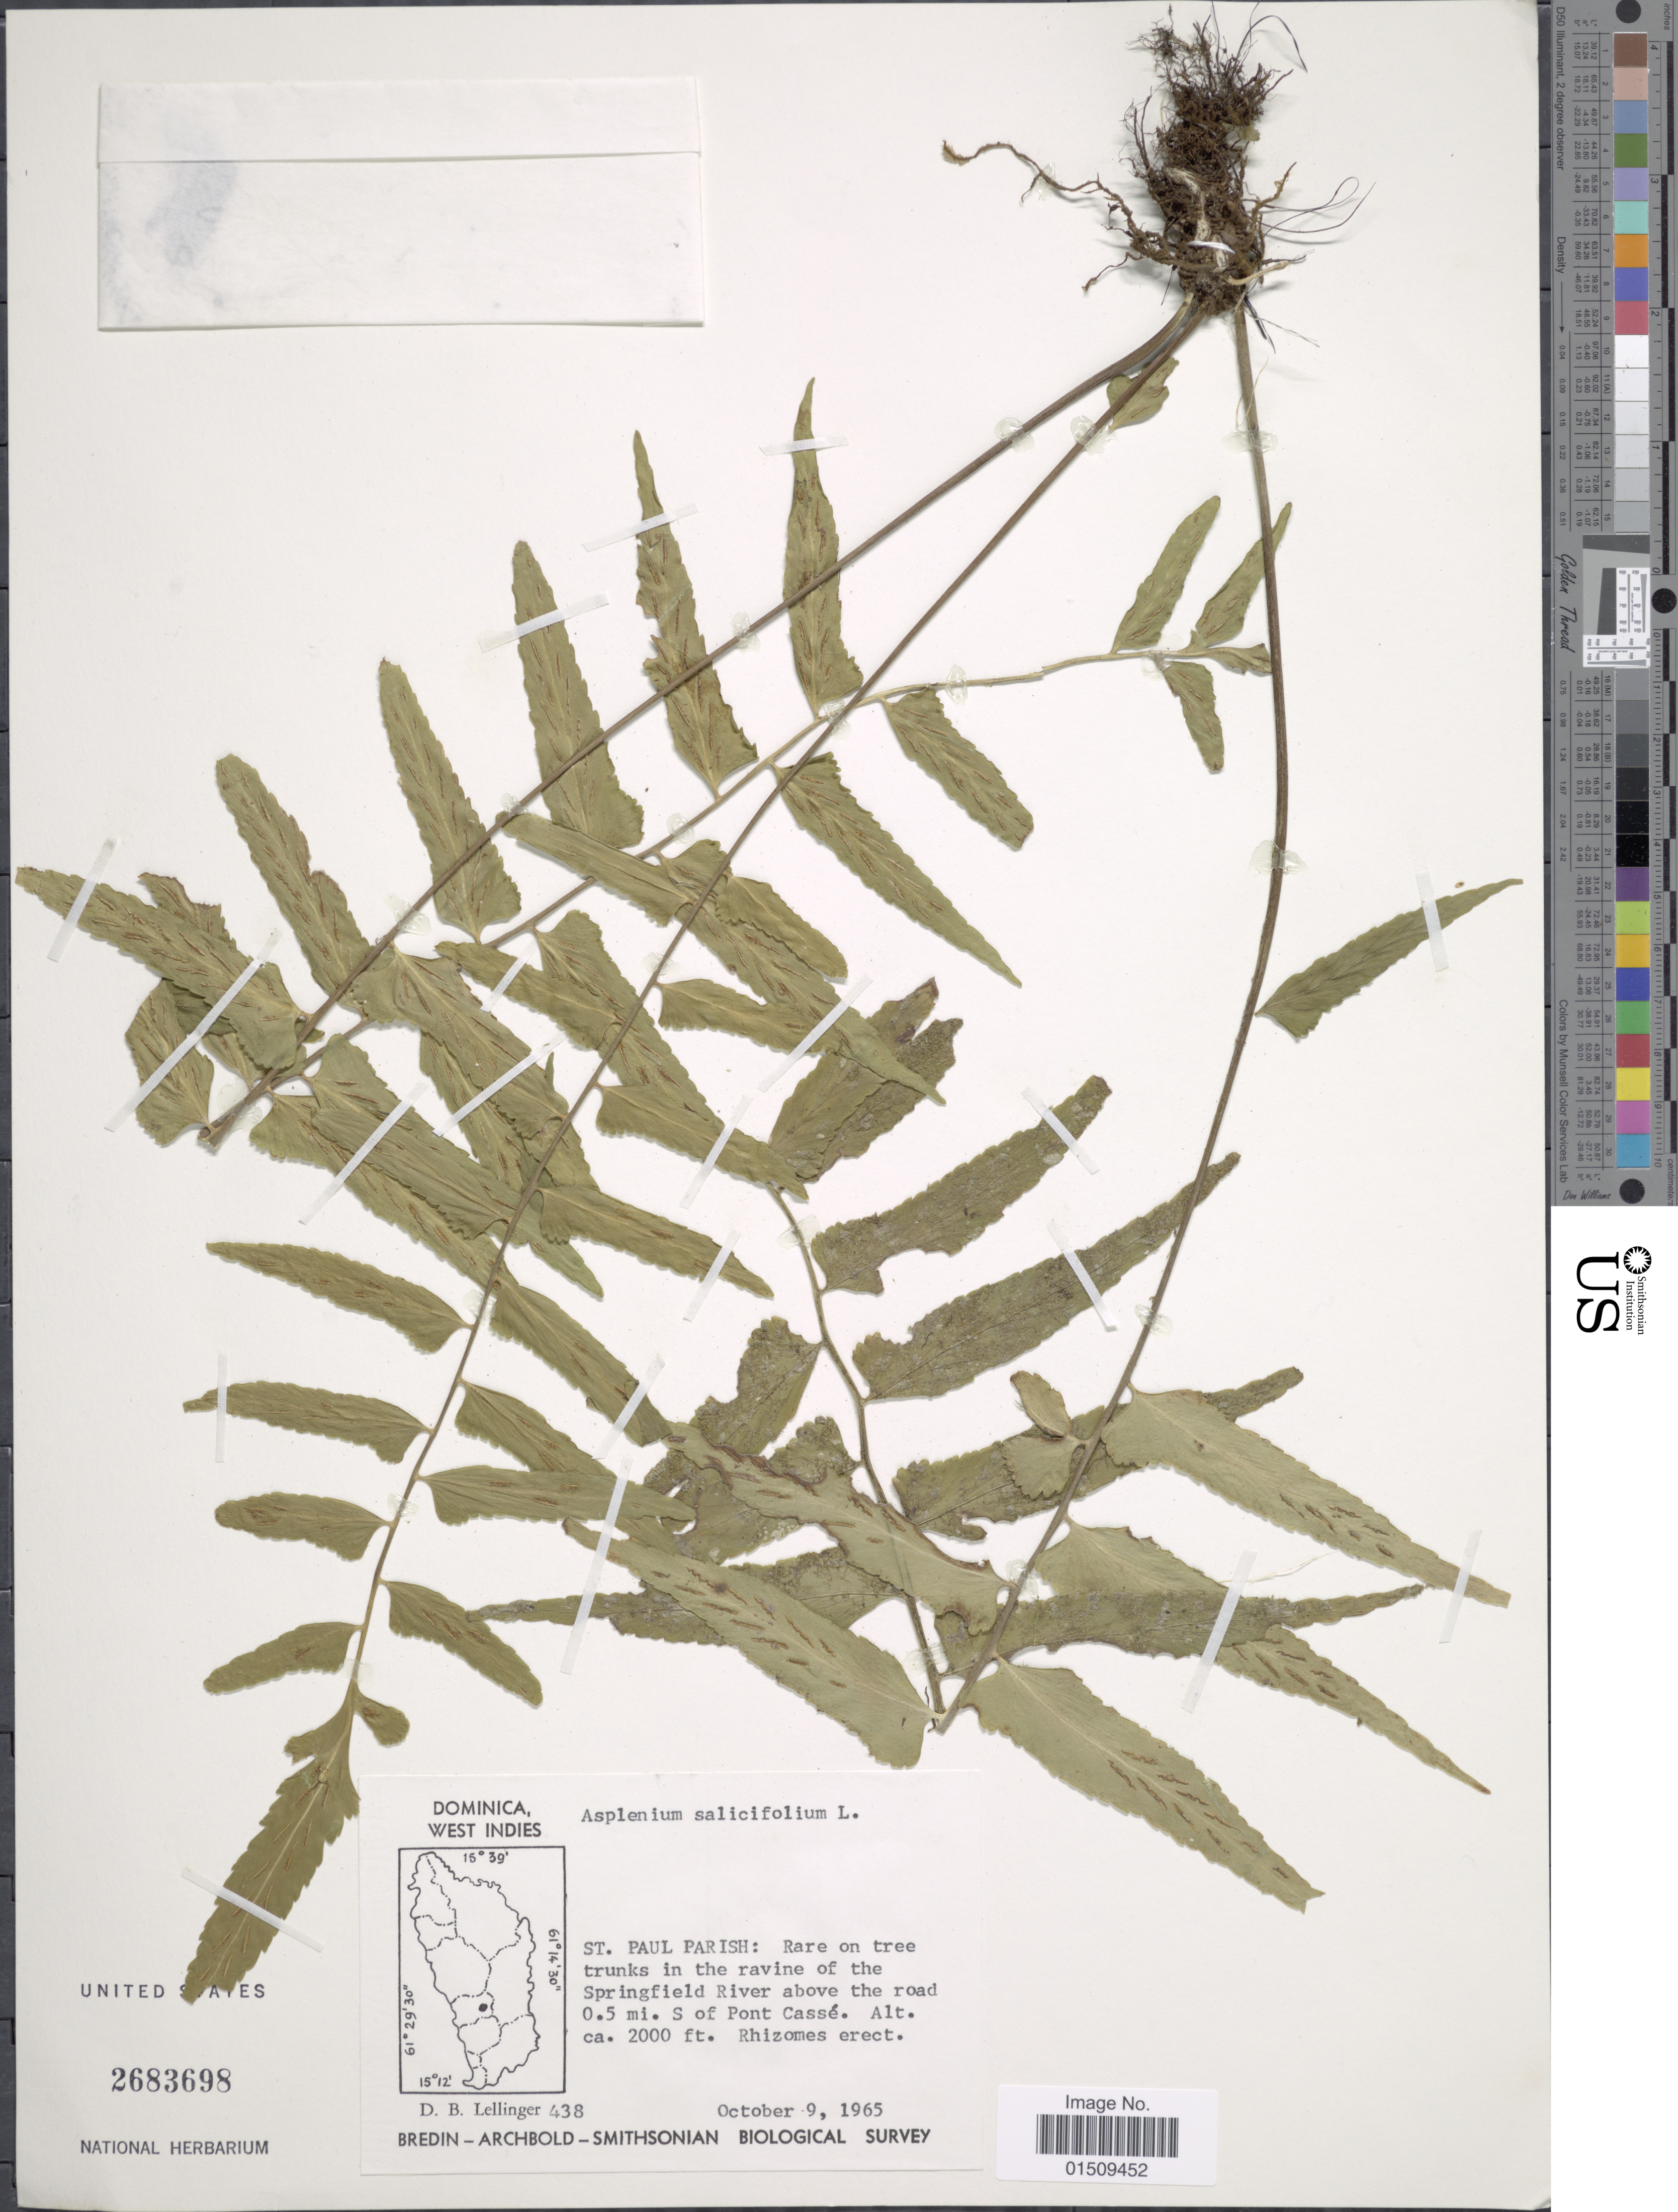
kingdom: Plantae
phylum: Tracheophyta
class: Polypodiopsida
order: Polypodiales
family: Aspleniaceae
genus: Asplenium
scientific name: Asplenium salicifolium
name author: L.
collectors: D. B. Lellinger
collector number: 438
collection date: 1965-10-09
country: Dominica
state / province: St. Paul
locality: Dominica, West Indies, St. Paul Parish: Rare on tree trunks in the ravine of the Springfield River above the road 0.5 mi. S. of Pont Cassé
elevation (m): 610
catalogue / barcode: US 2683698